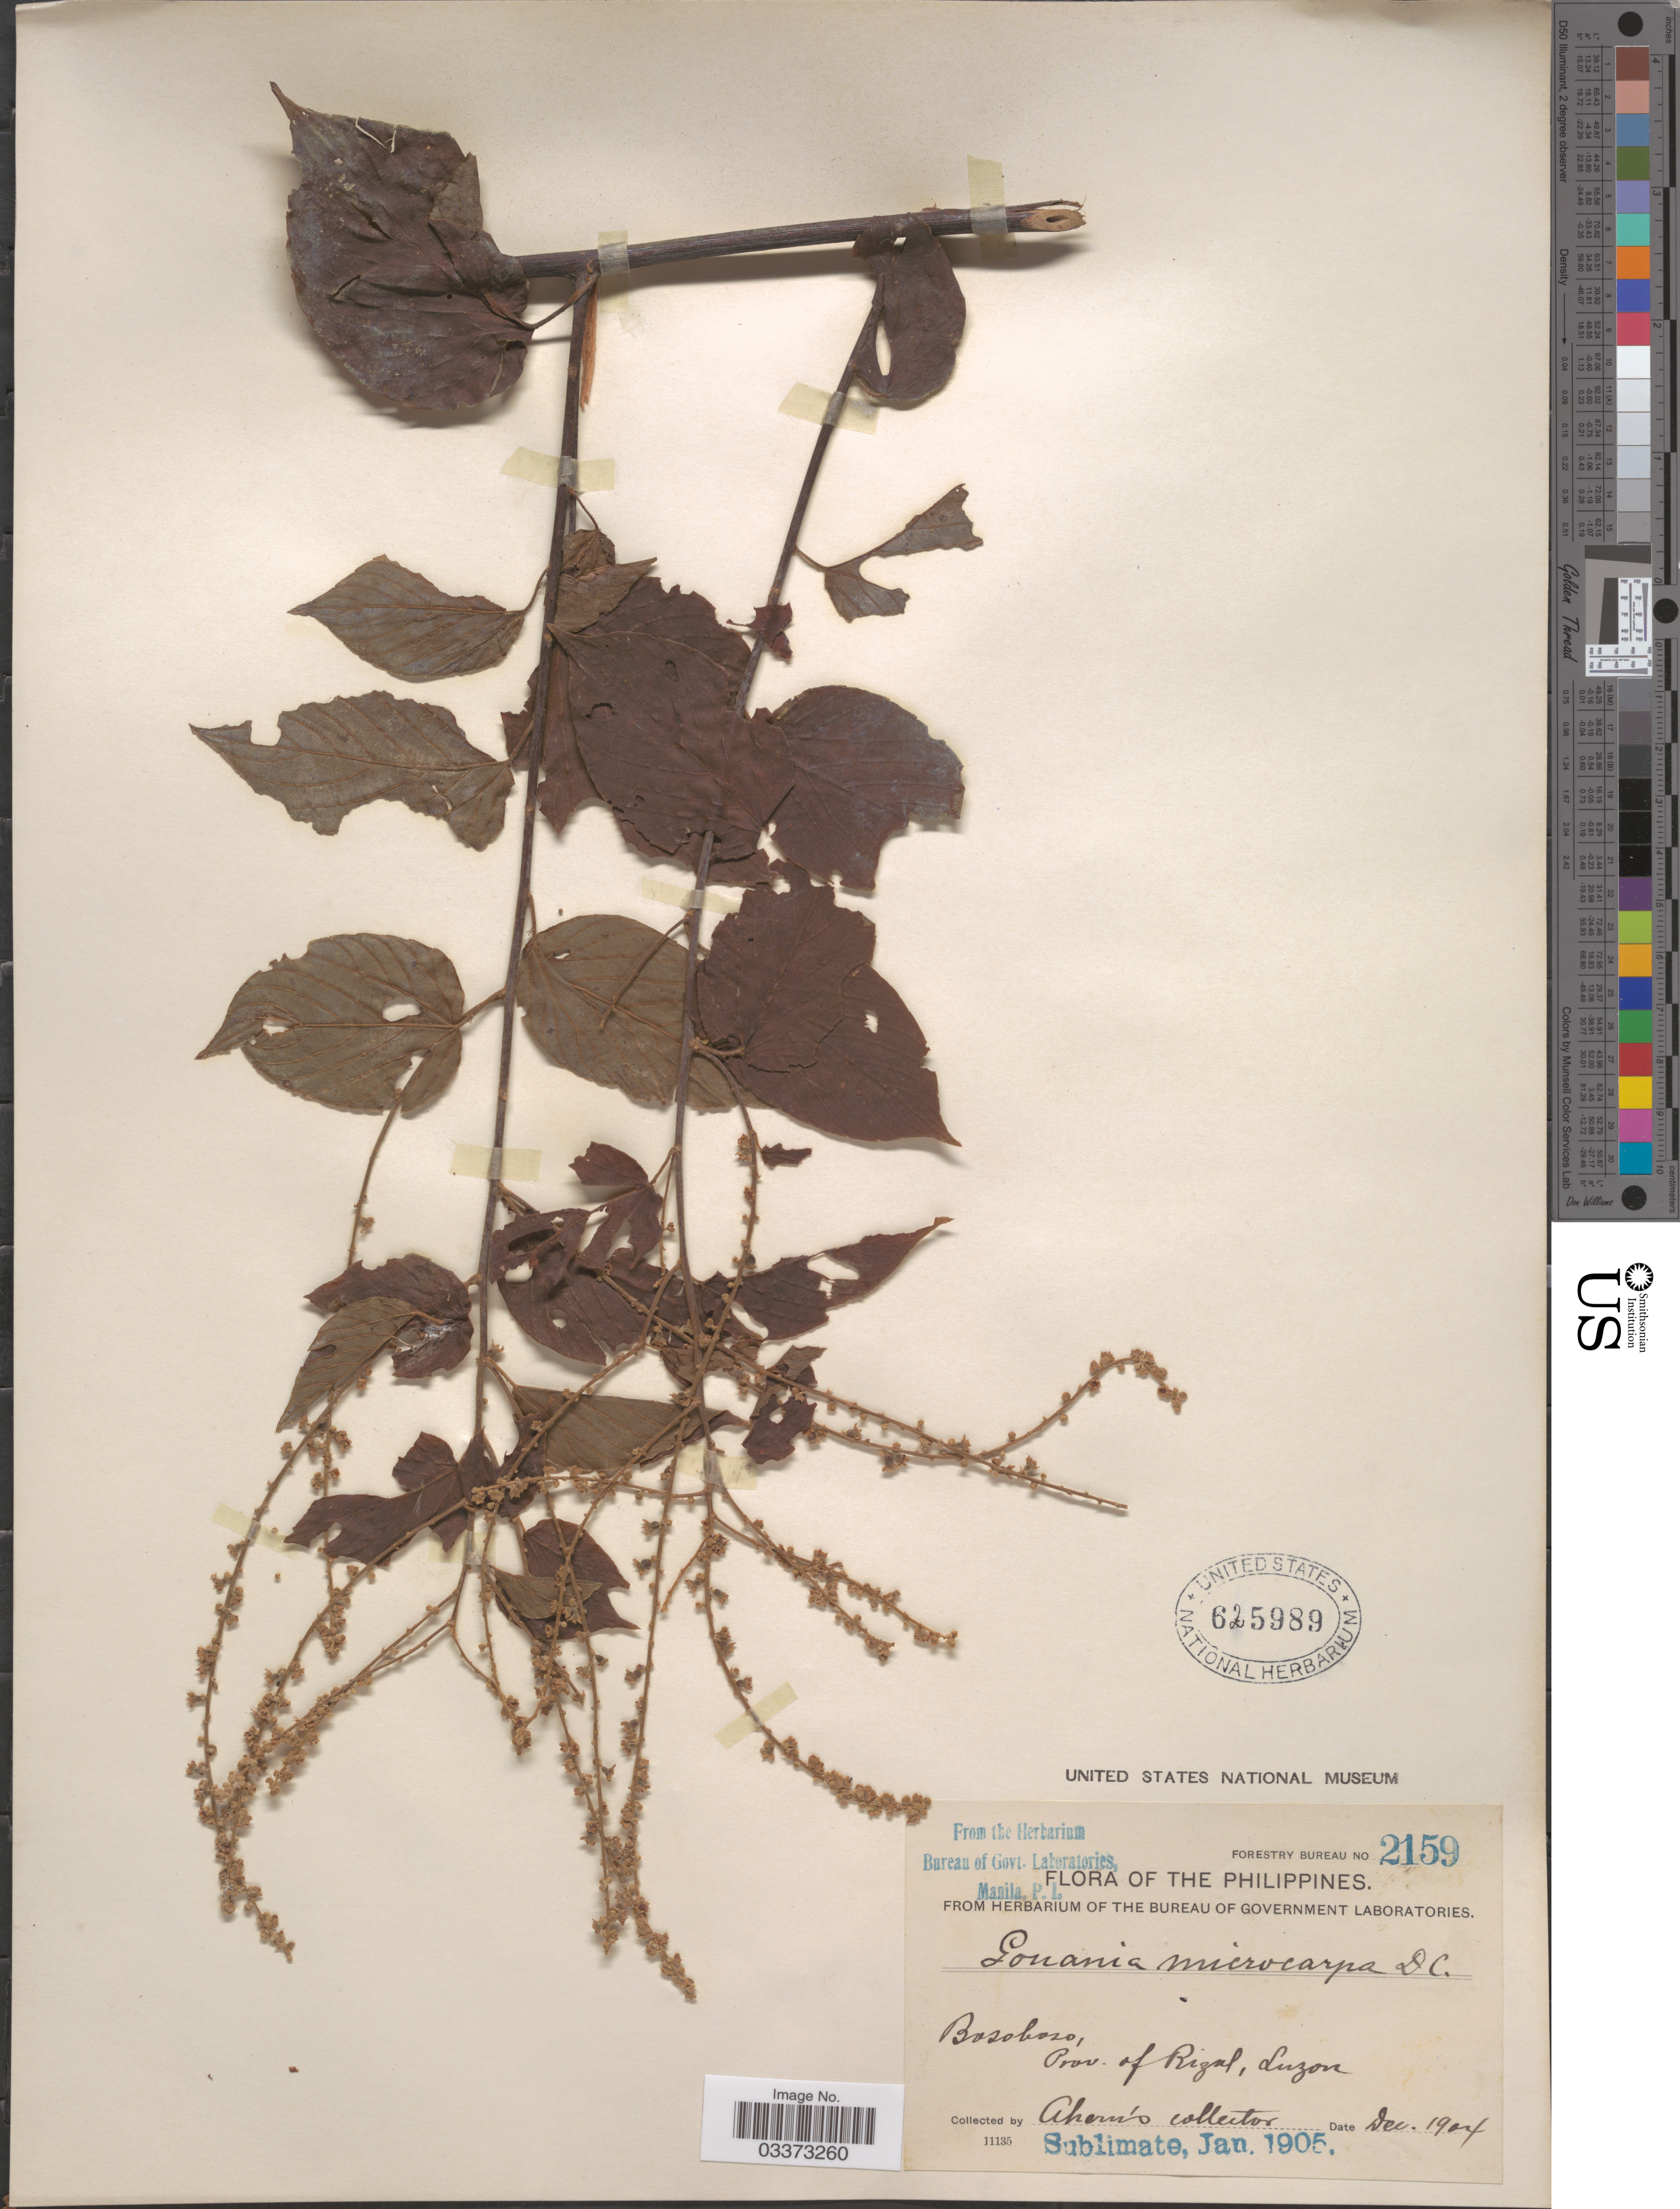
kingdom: Plantae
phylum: Tracheophyta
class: Magnoliopsida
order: Rosales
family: Rhamnaceae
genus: Gouania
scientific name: Gouania microcarpa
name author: DC.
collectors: Ahern's collector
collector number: Forestry Bureau 2159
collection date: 1904-12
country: Philippines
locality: Bosoboso, Prov. of Rizal, Luzon.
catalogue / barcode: US 625989